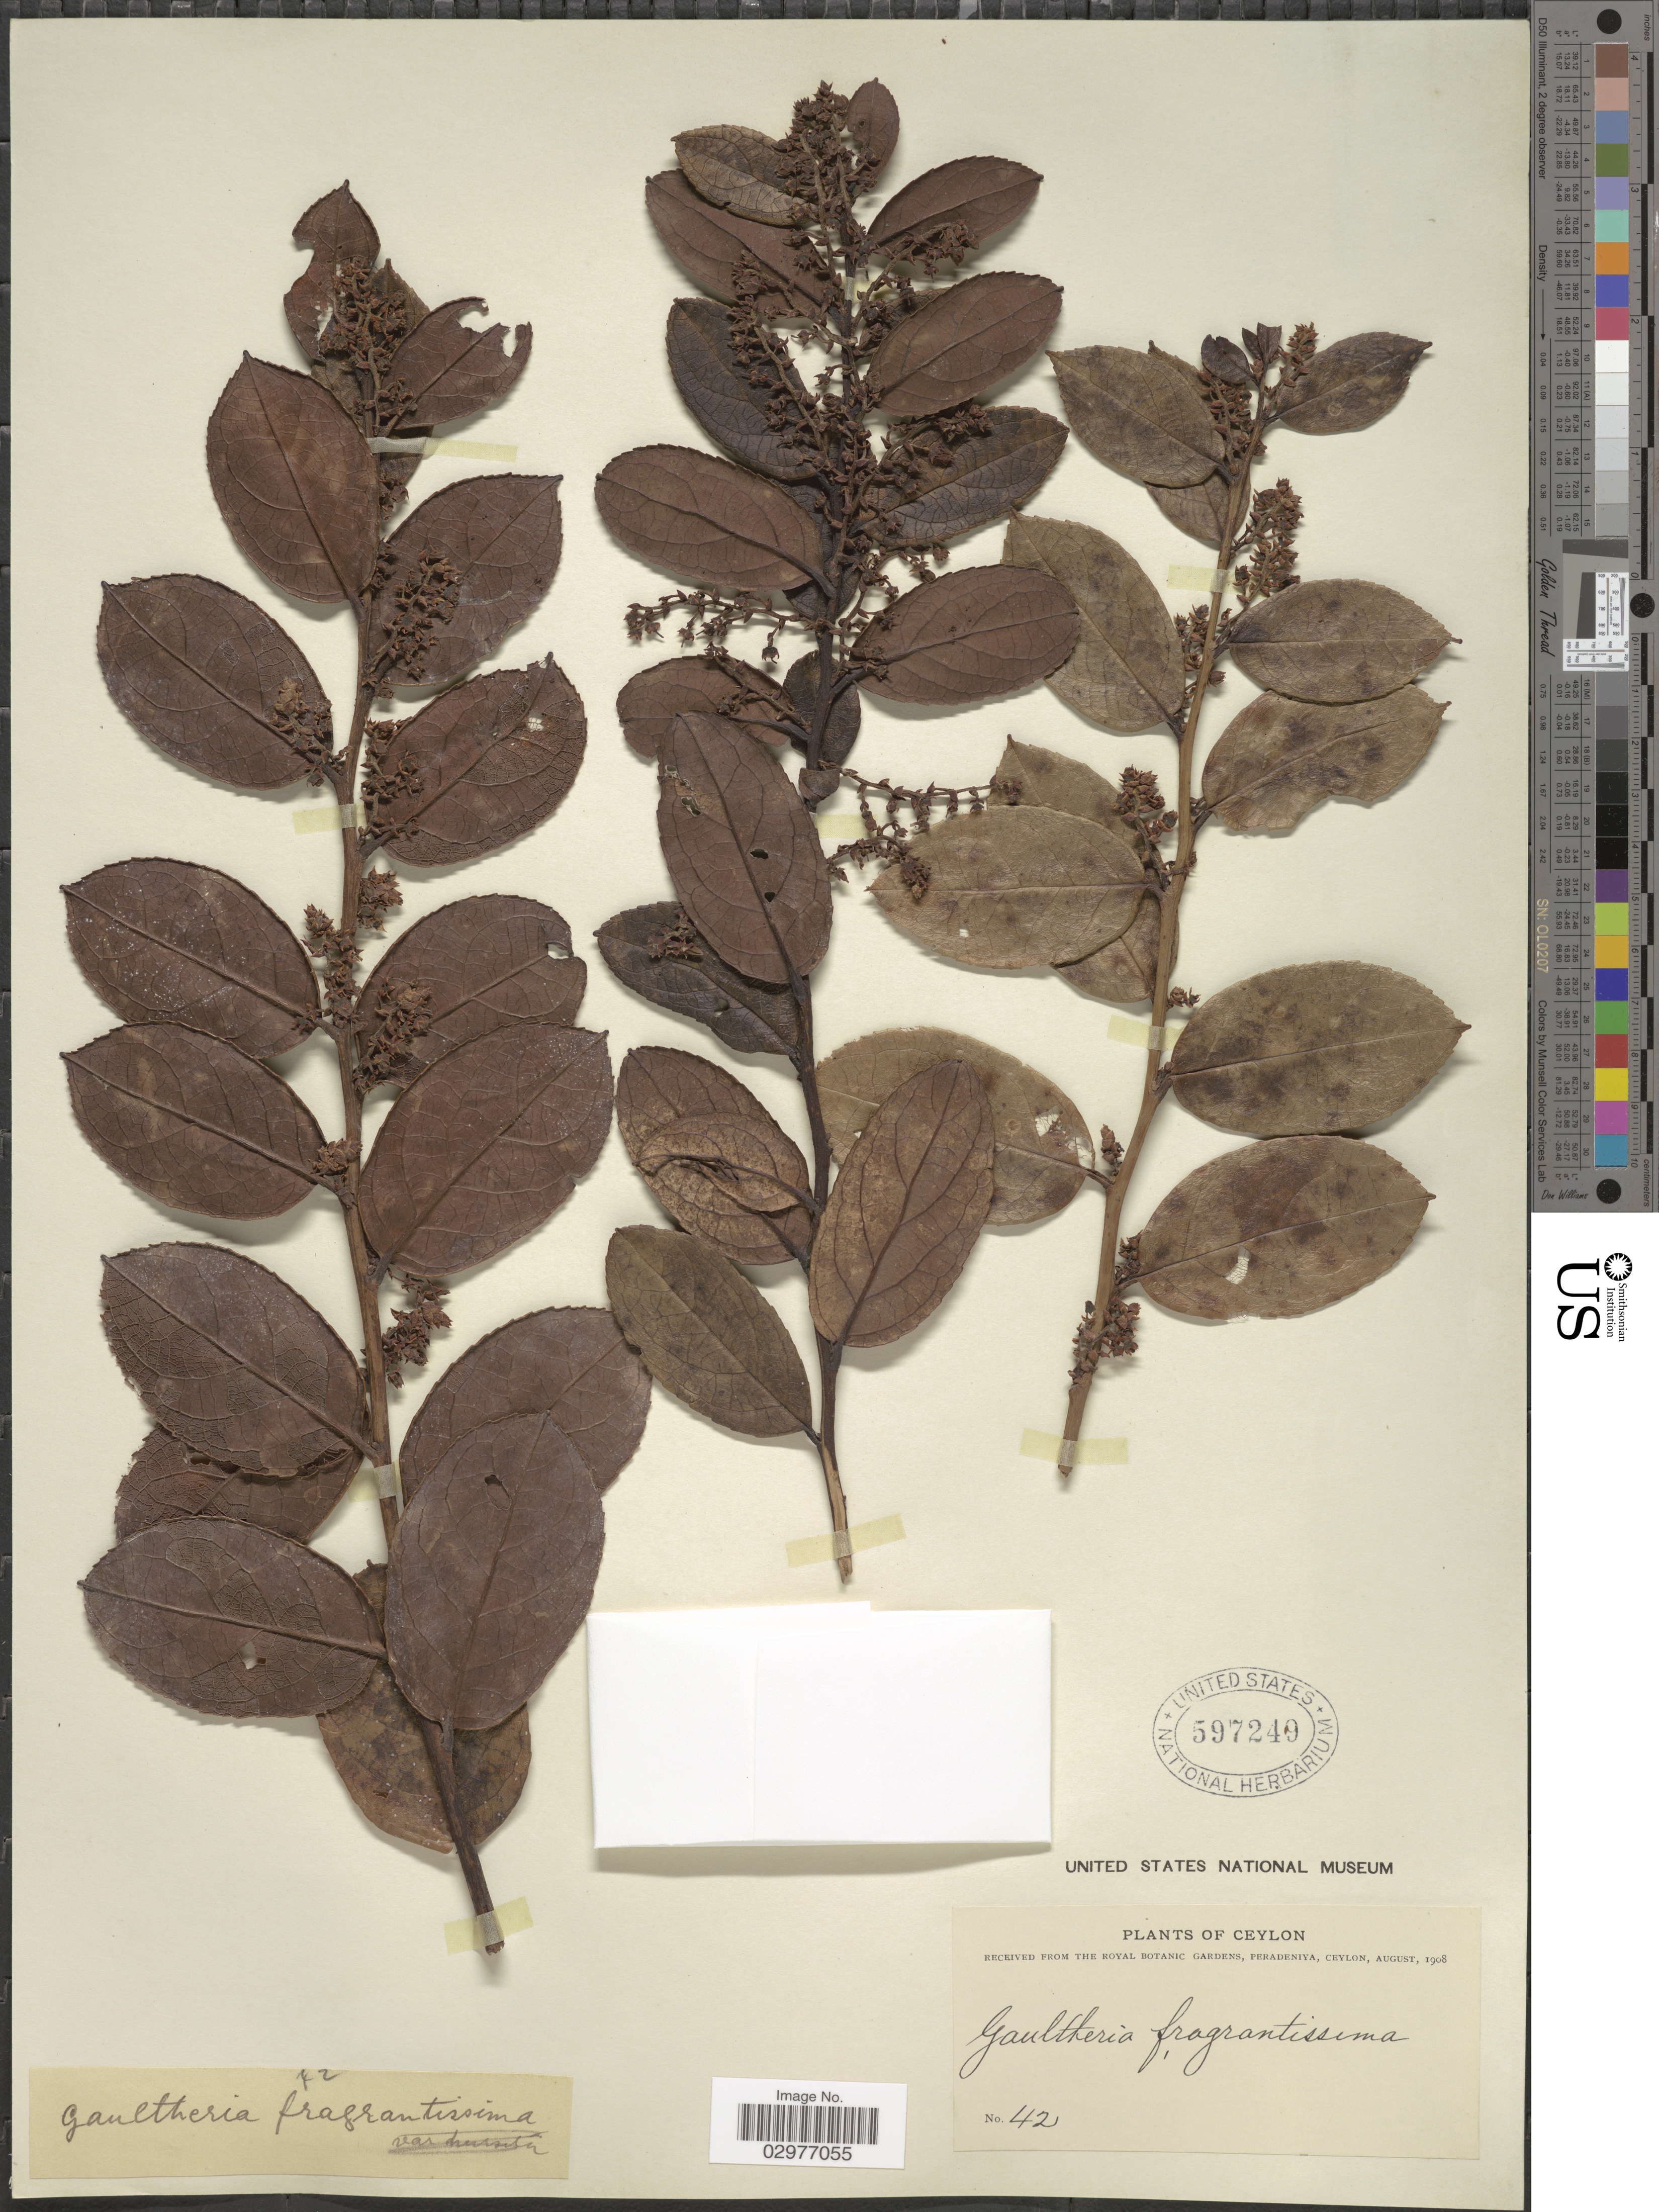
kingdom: Plantae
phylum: Tracheophyta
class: Magnoliopsida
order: Ericales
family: Ericaceae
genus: Gaultheria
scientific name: Gaultheria fragrantissima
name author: Wall.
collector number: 42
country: Sri Lanka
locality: Ceylon.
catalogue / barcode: US 597249